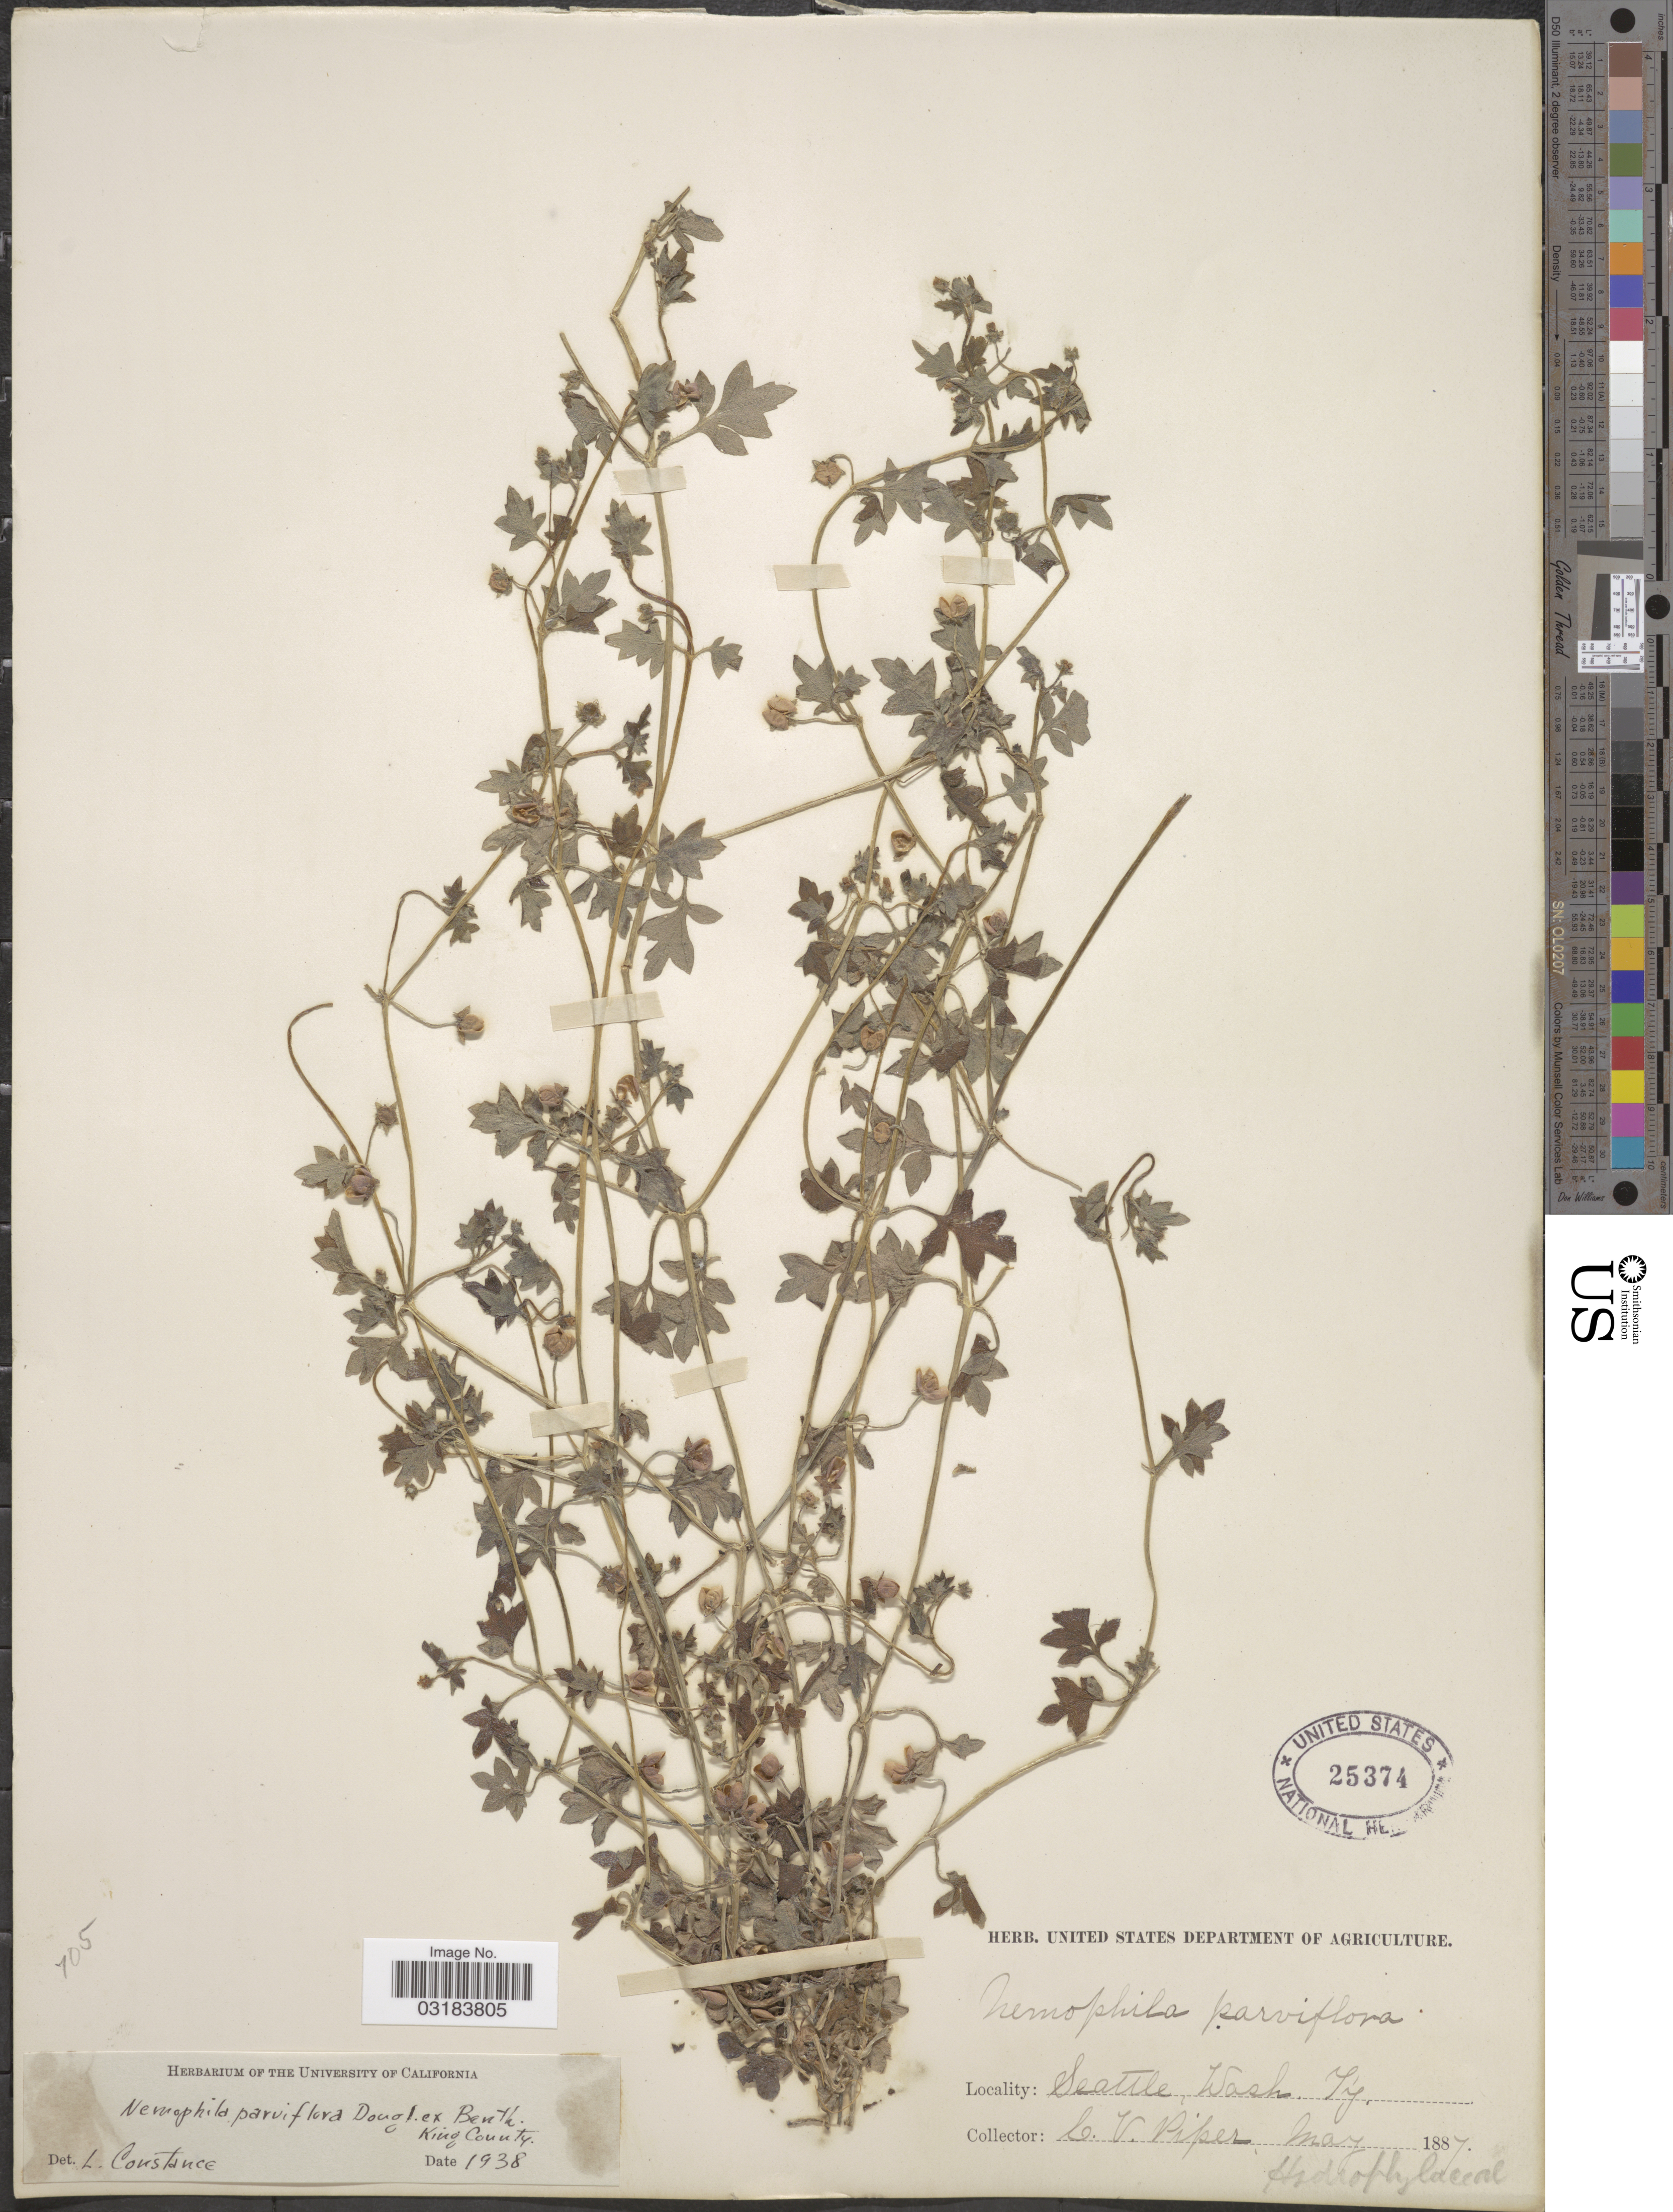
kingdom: Plantae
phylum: Tracheophyta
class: Magnoliopsida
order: Boraginales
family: Hydrophyllaceae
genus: Nemophila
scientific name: Nemophila parviflora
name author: Douglas ex Benth.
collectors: C. V. Piper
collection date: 1887-05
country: United States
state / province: Washington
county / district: King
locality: Seattle.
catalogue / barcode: US 25374